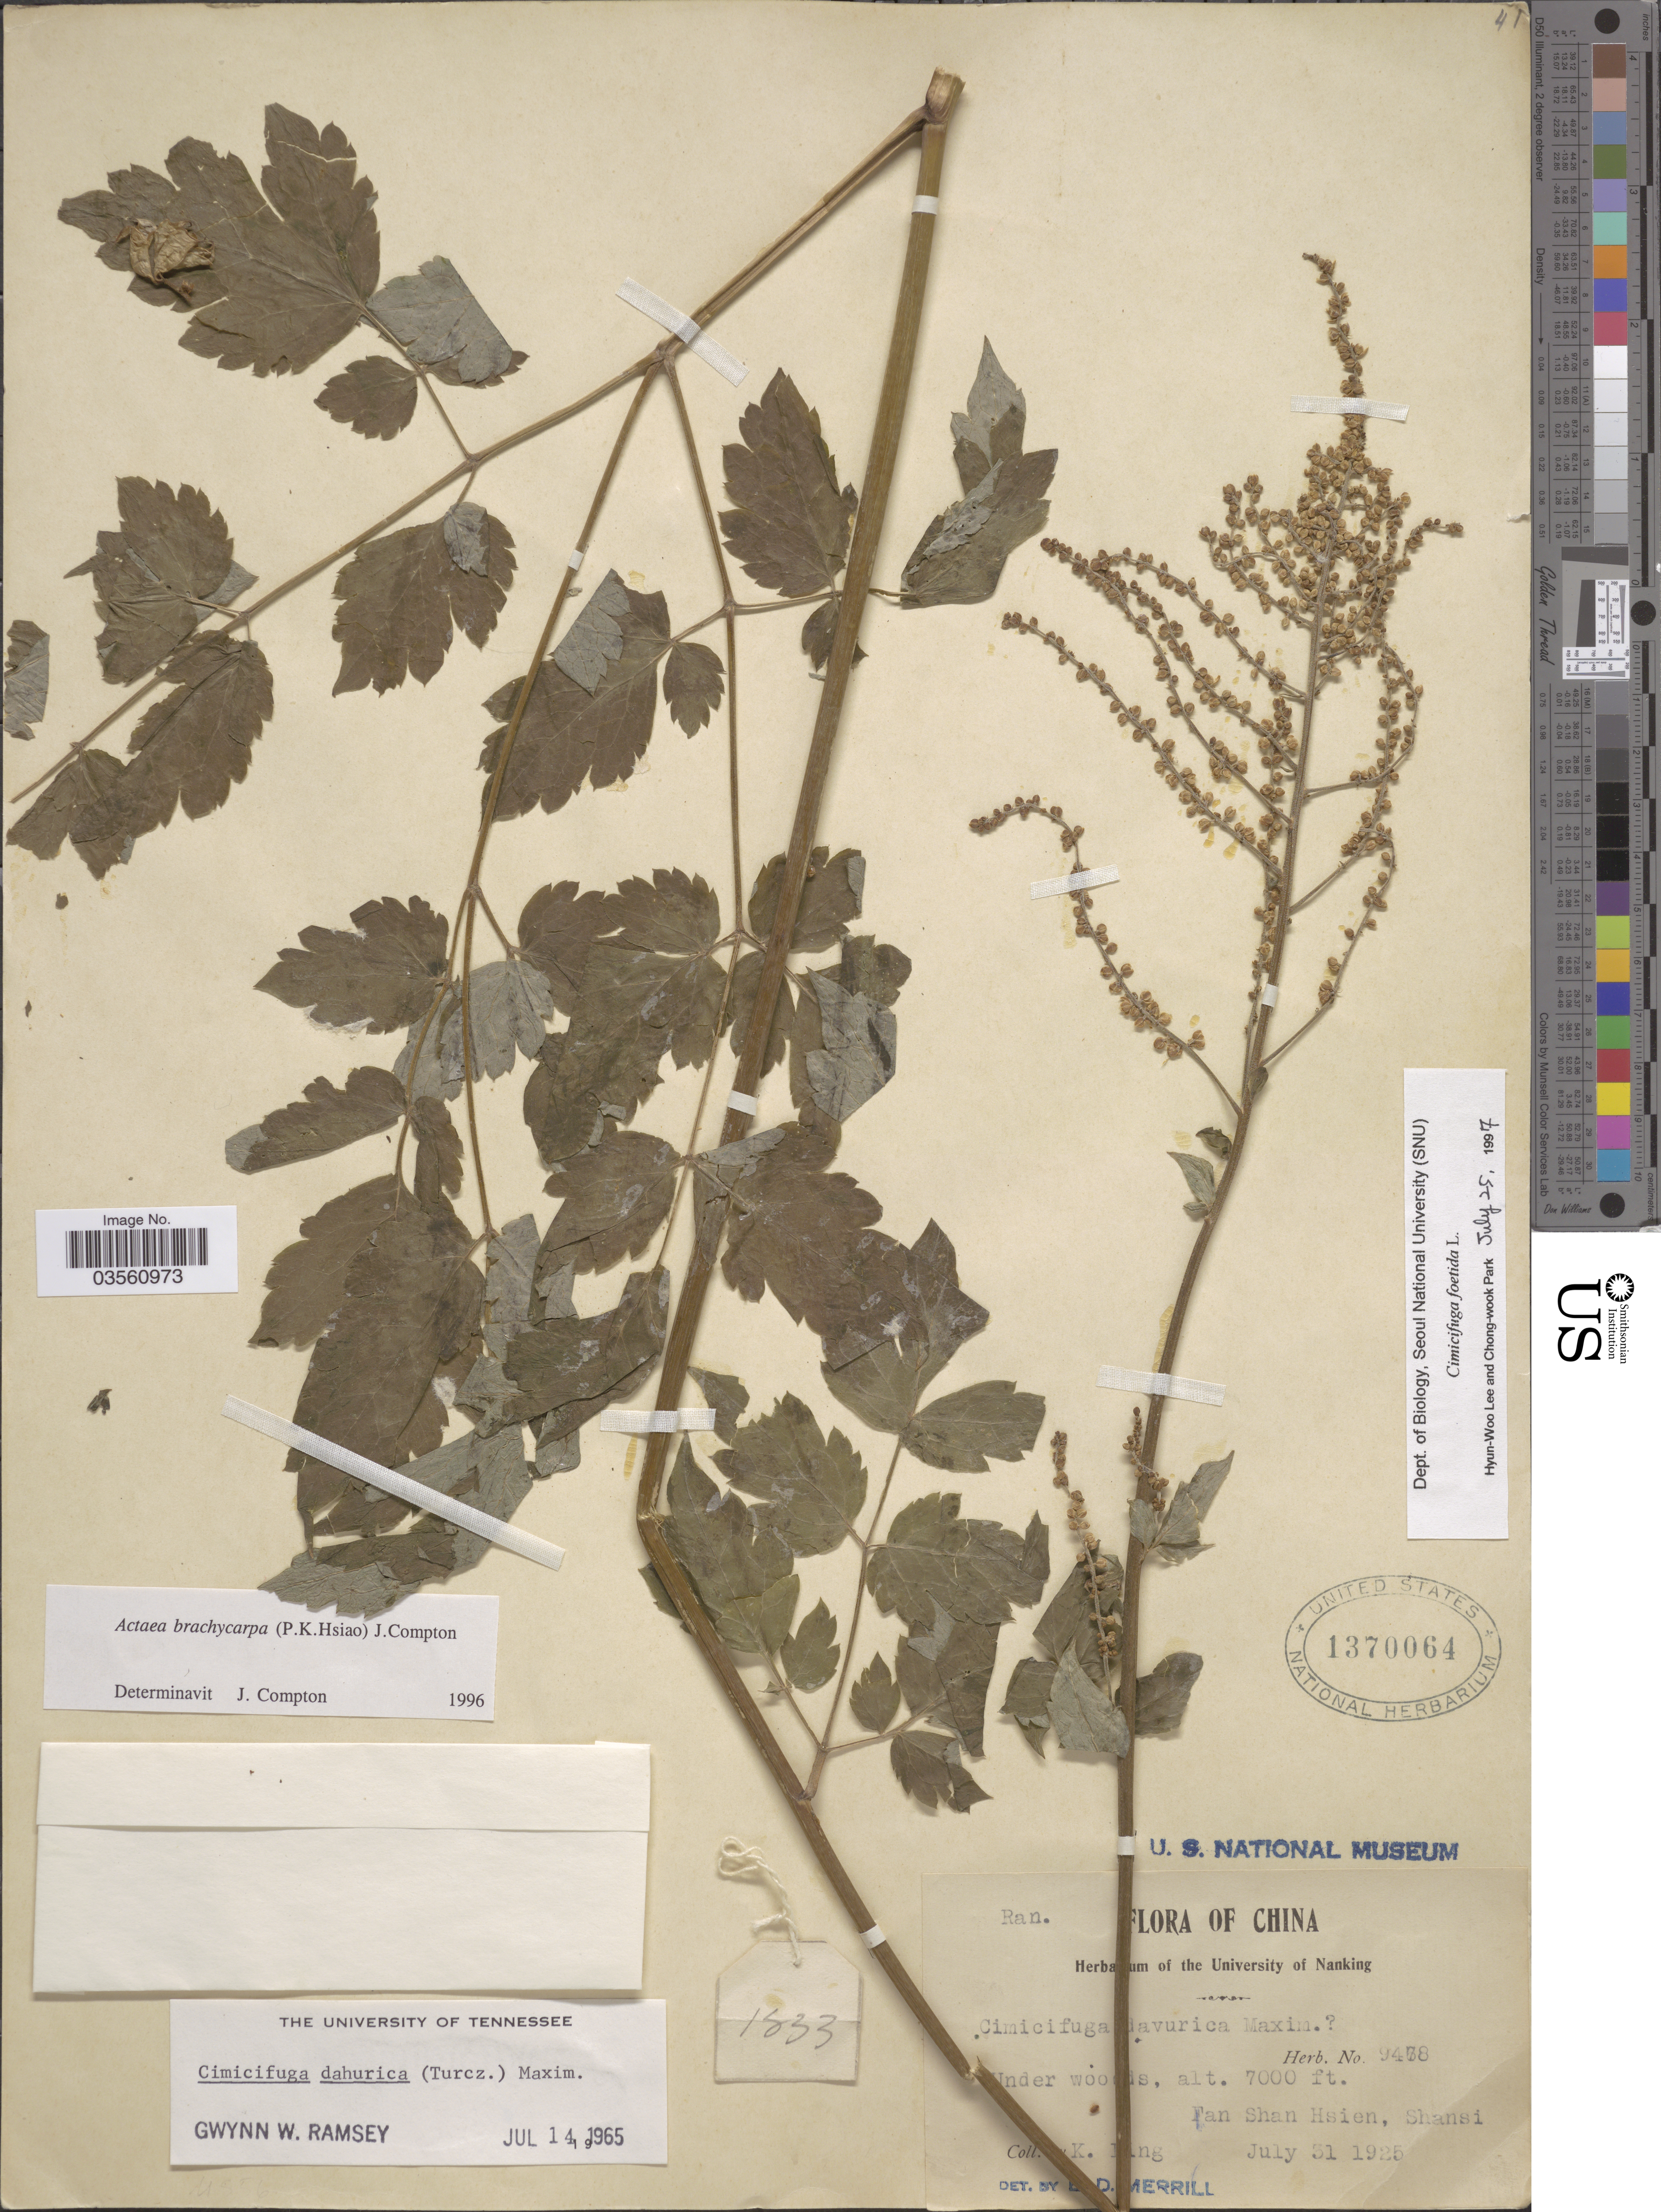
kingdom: Plantae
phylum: Tracheophyta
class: Magnoliopsida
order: Ranunculales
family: Ranunculaceae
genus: Actaea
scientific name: Actaea brachycarpa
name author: (P.K. Hsiao) J. Compton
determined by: Compton, J. A.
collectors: K. Ling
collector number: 9478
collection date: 1925-07-31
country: China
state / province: Shanxi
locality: Fan Shan Hsien, Shansi.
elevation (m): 2134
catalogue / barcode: US 1370064